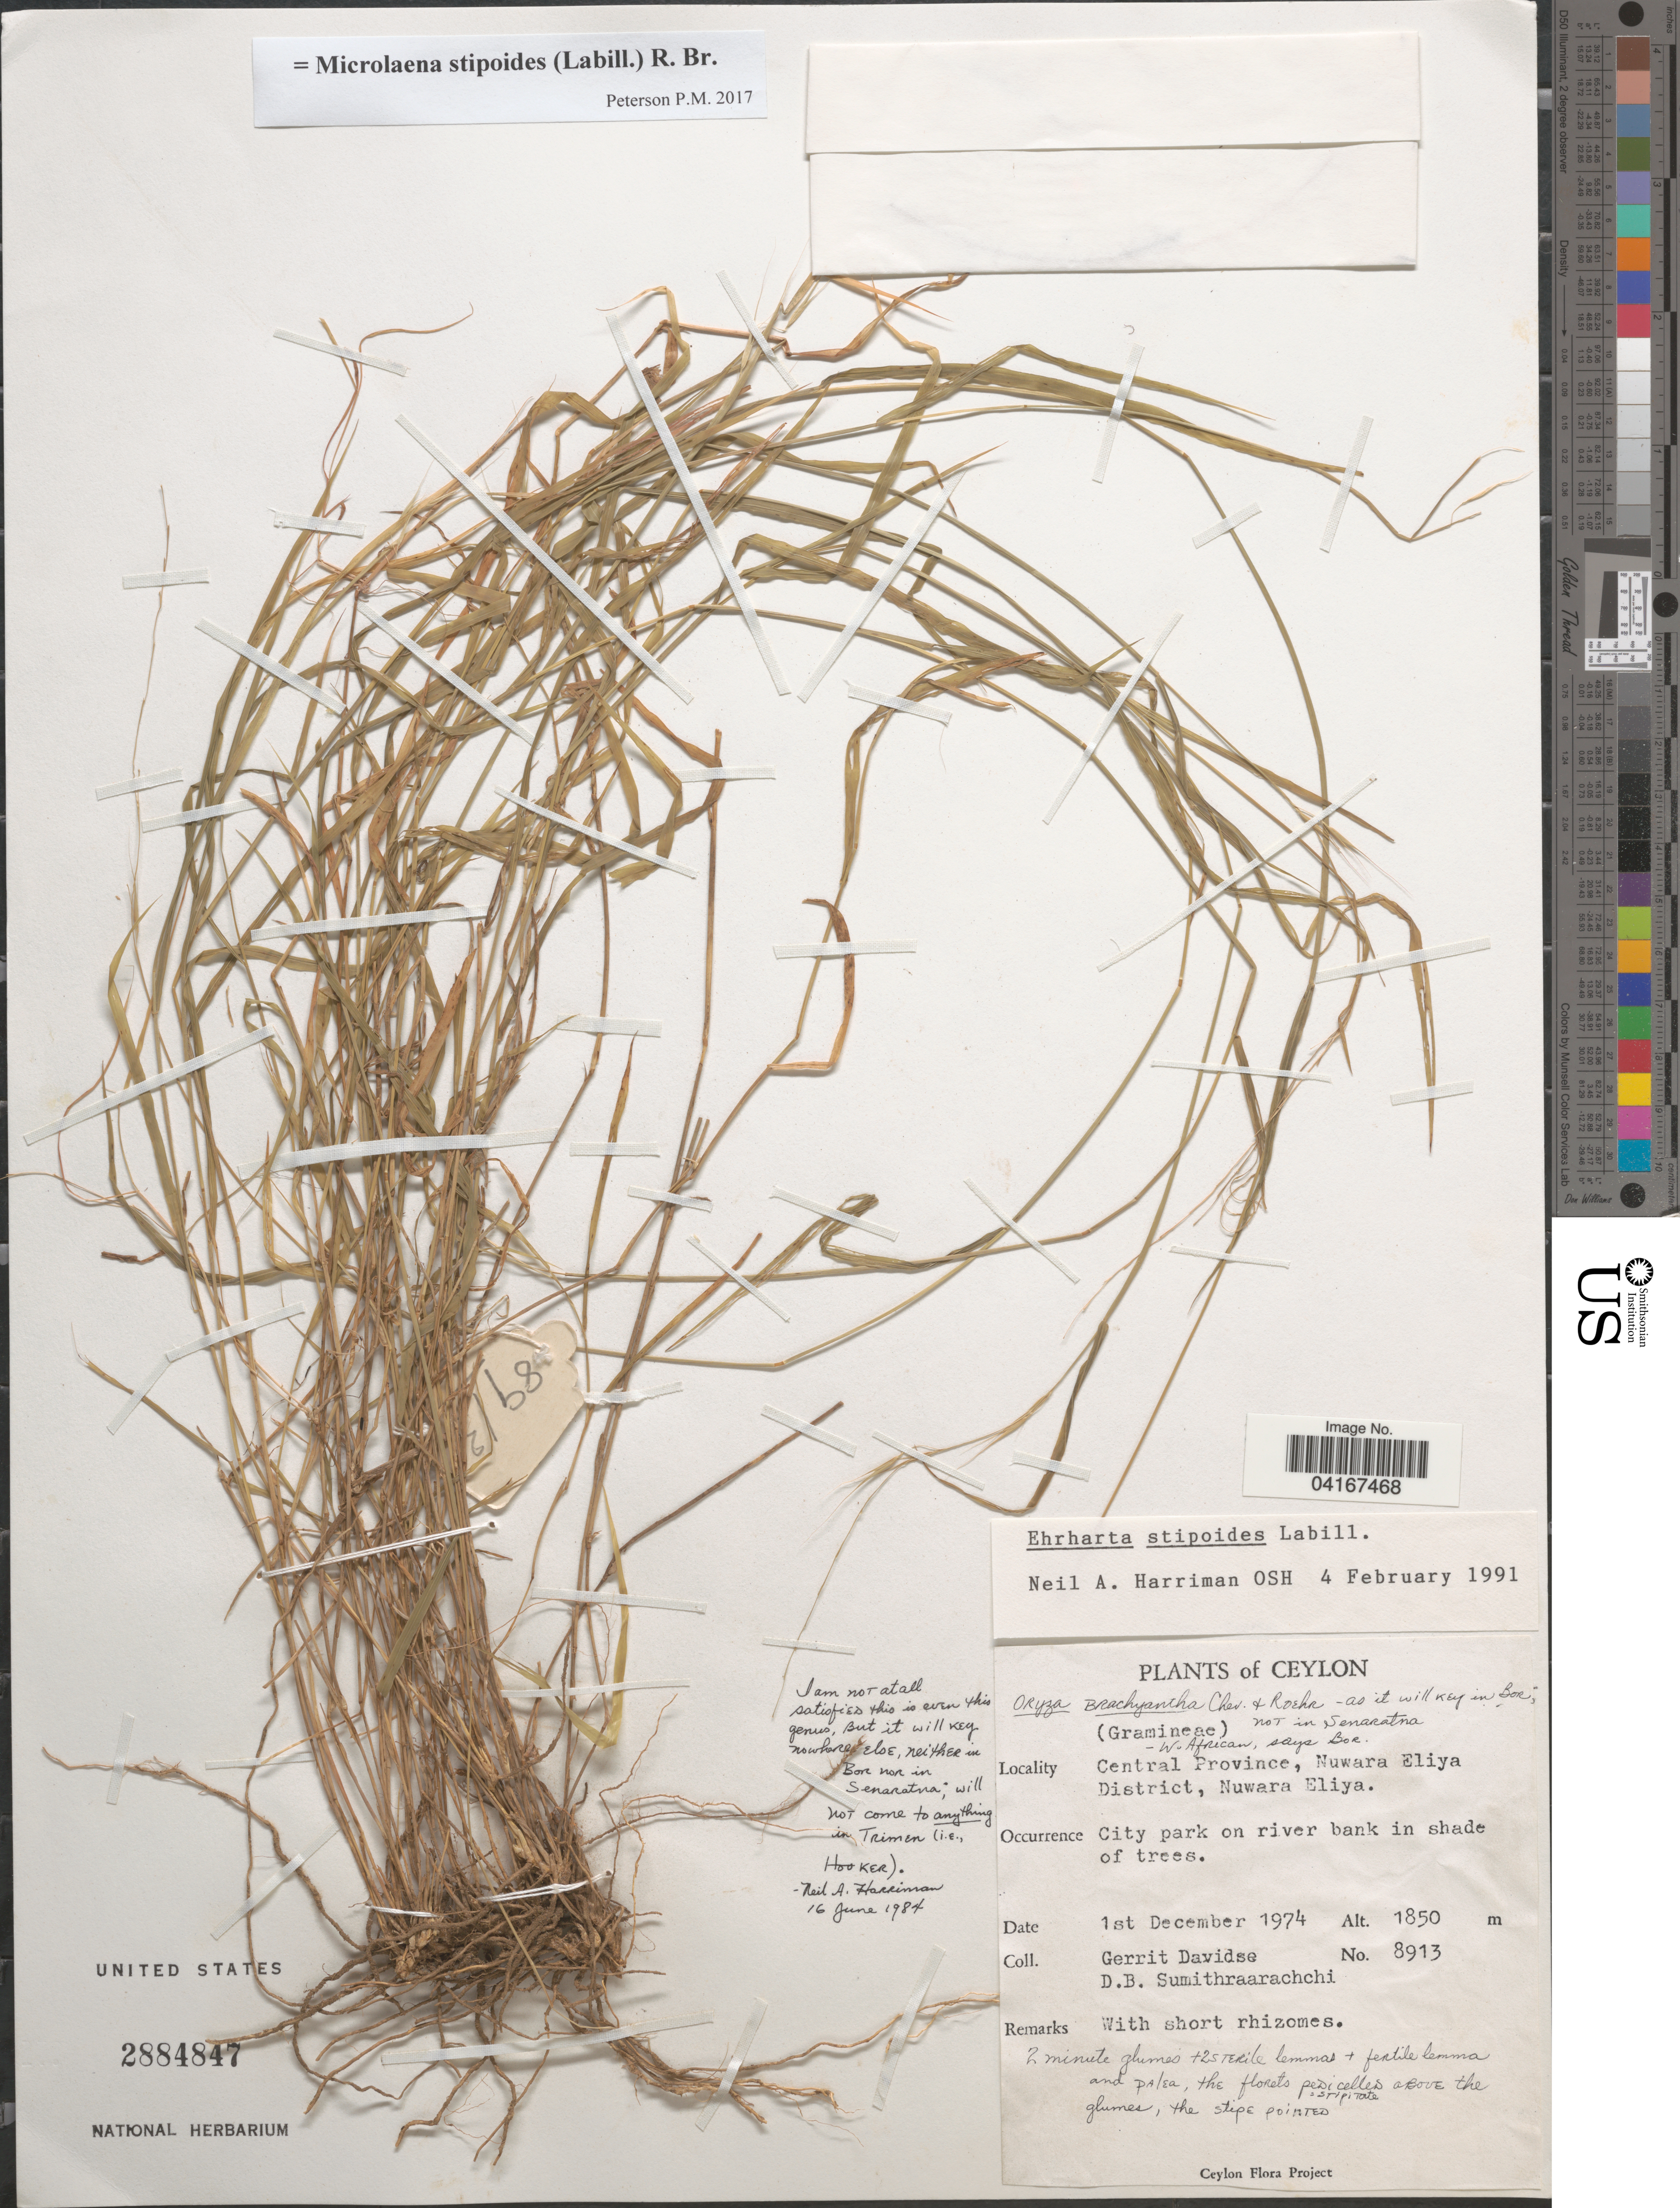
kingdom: Plantae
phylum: Tracheophyta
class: Liliopsida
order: Poales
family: Poaceae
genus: Microlaena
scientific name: Microlaena stipoides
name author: (Labill.) R. Br.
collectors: G. Davidse & D. B. Sumithraarachchi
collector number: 8913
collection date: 1974-12-01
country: Sri Lanka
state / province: Central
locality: Ceylon. Nuwara Eliya District, Nuwara Eliya.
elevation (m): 1850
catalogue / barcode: US 2884847